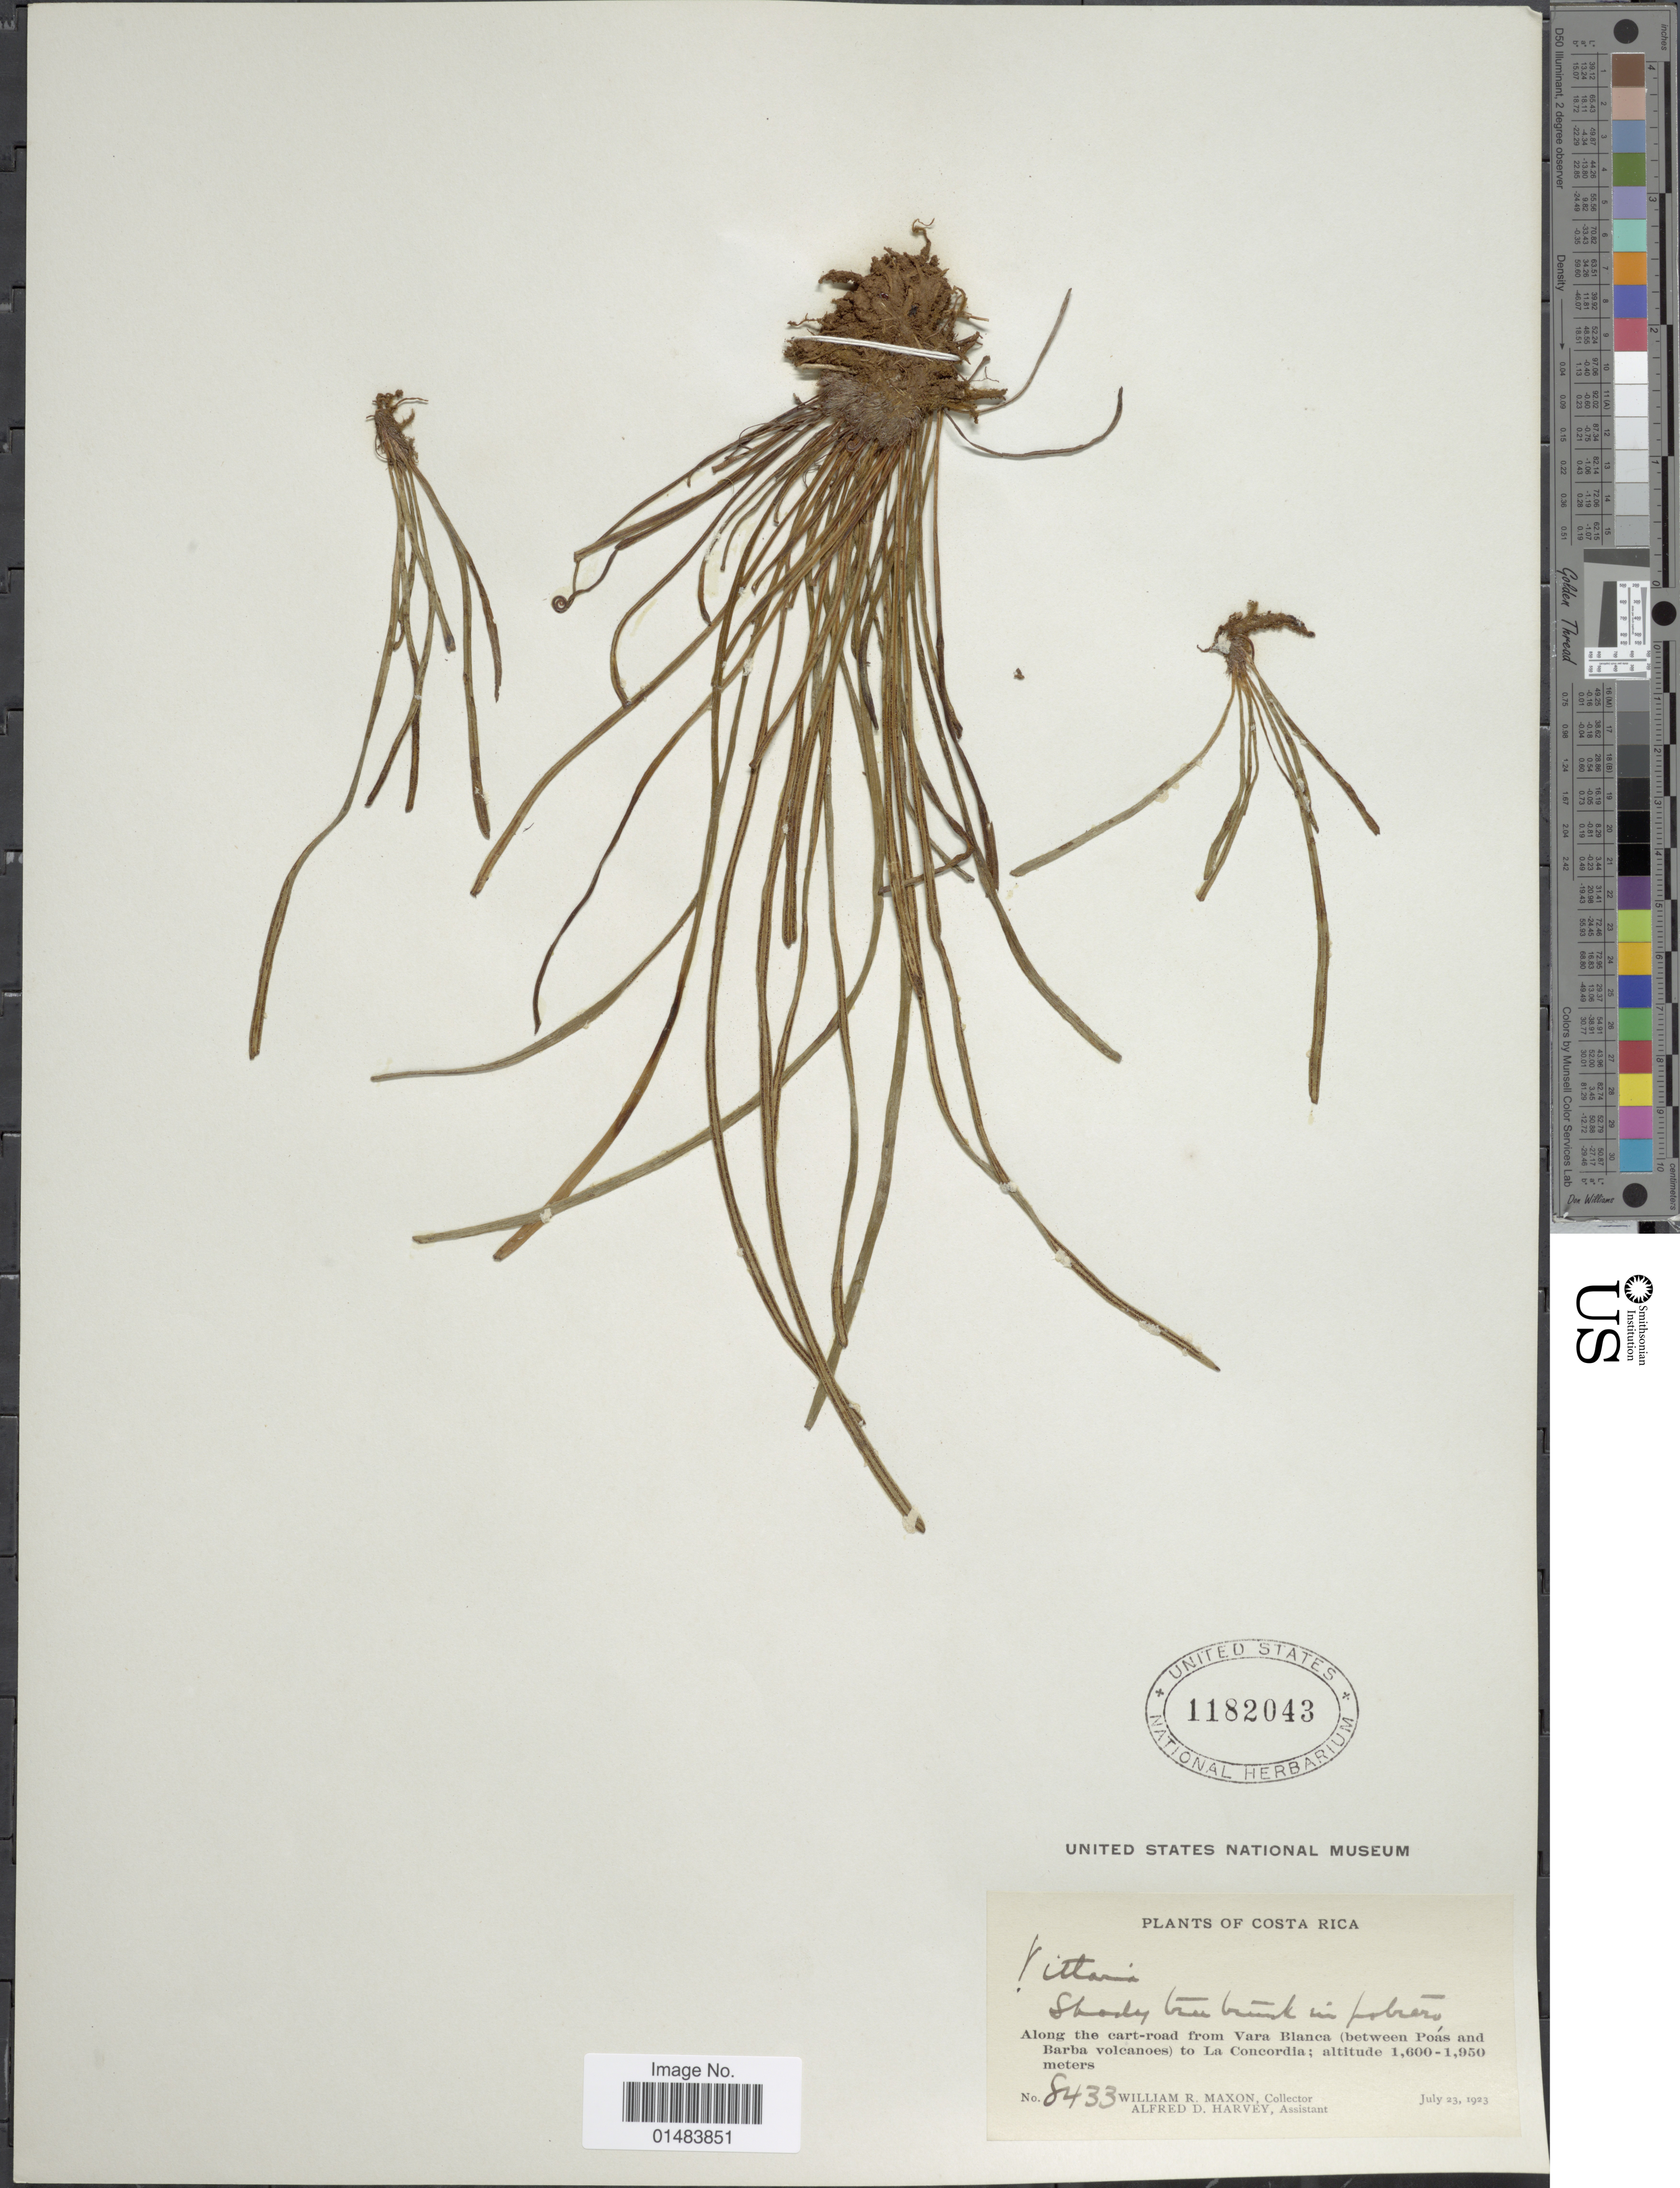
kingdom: Plantae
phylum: Tracheophyta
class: Polypodiopsida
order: Polypodiales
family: Pteridaceae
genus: Vittaria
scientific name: Vittaria sp.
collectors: W. R. Maxon & A. D. Harvey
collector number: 8433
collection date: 1923-07-23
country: Costa Rica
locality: Along the cart road from Vara Blanca (between Poas and Barba volcanoes) to La Concordia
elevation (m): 1600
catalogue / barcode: US 1182043